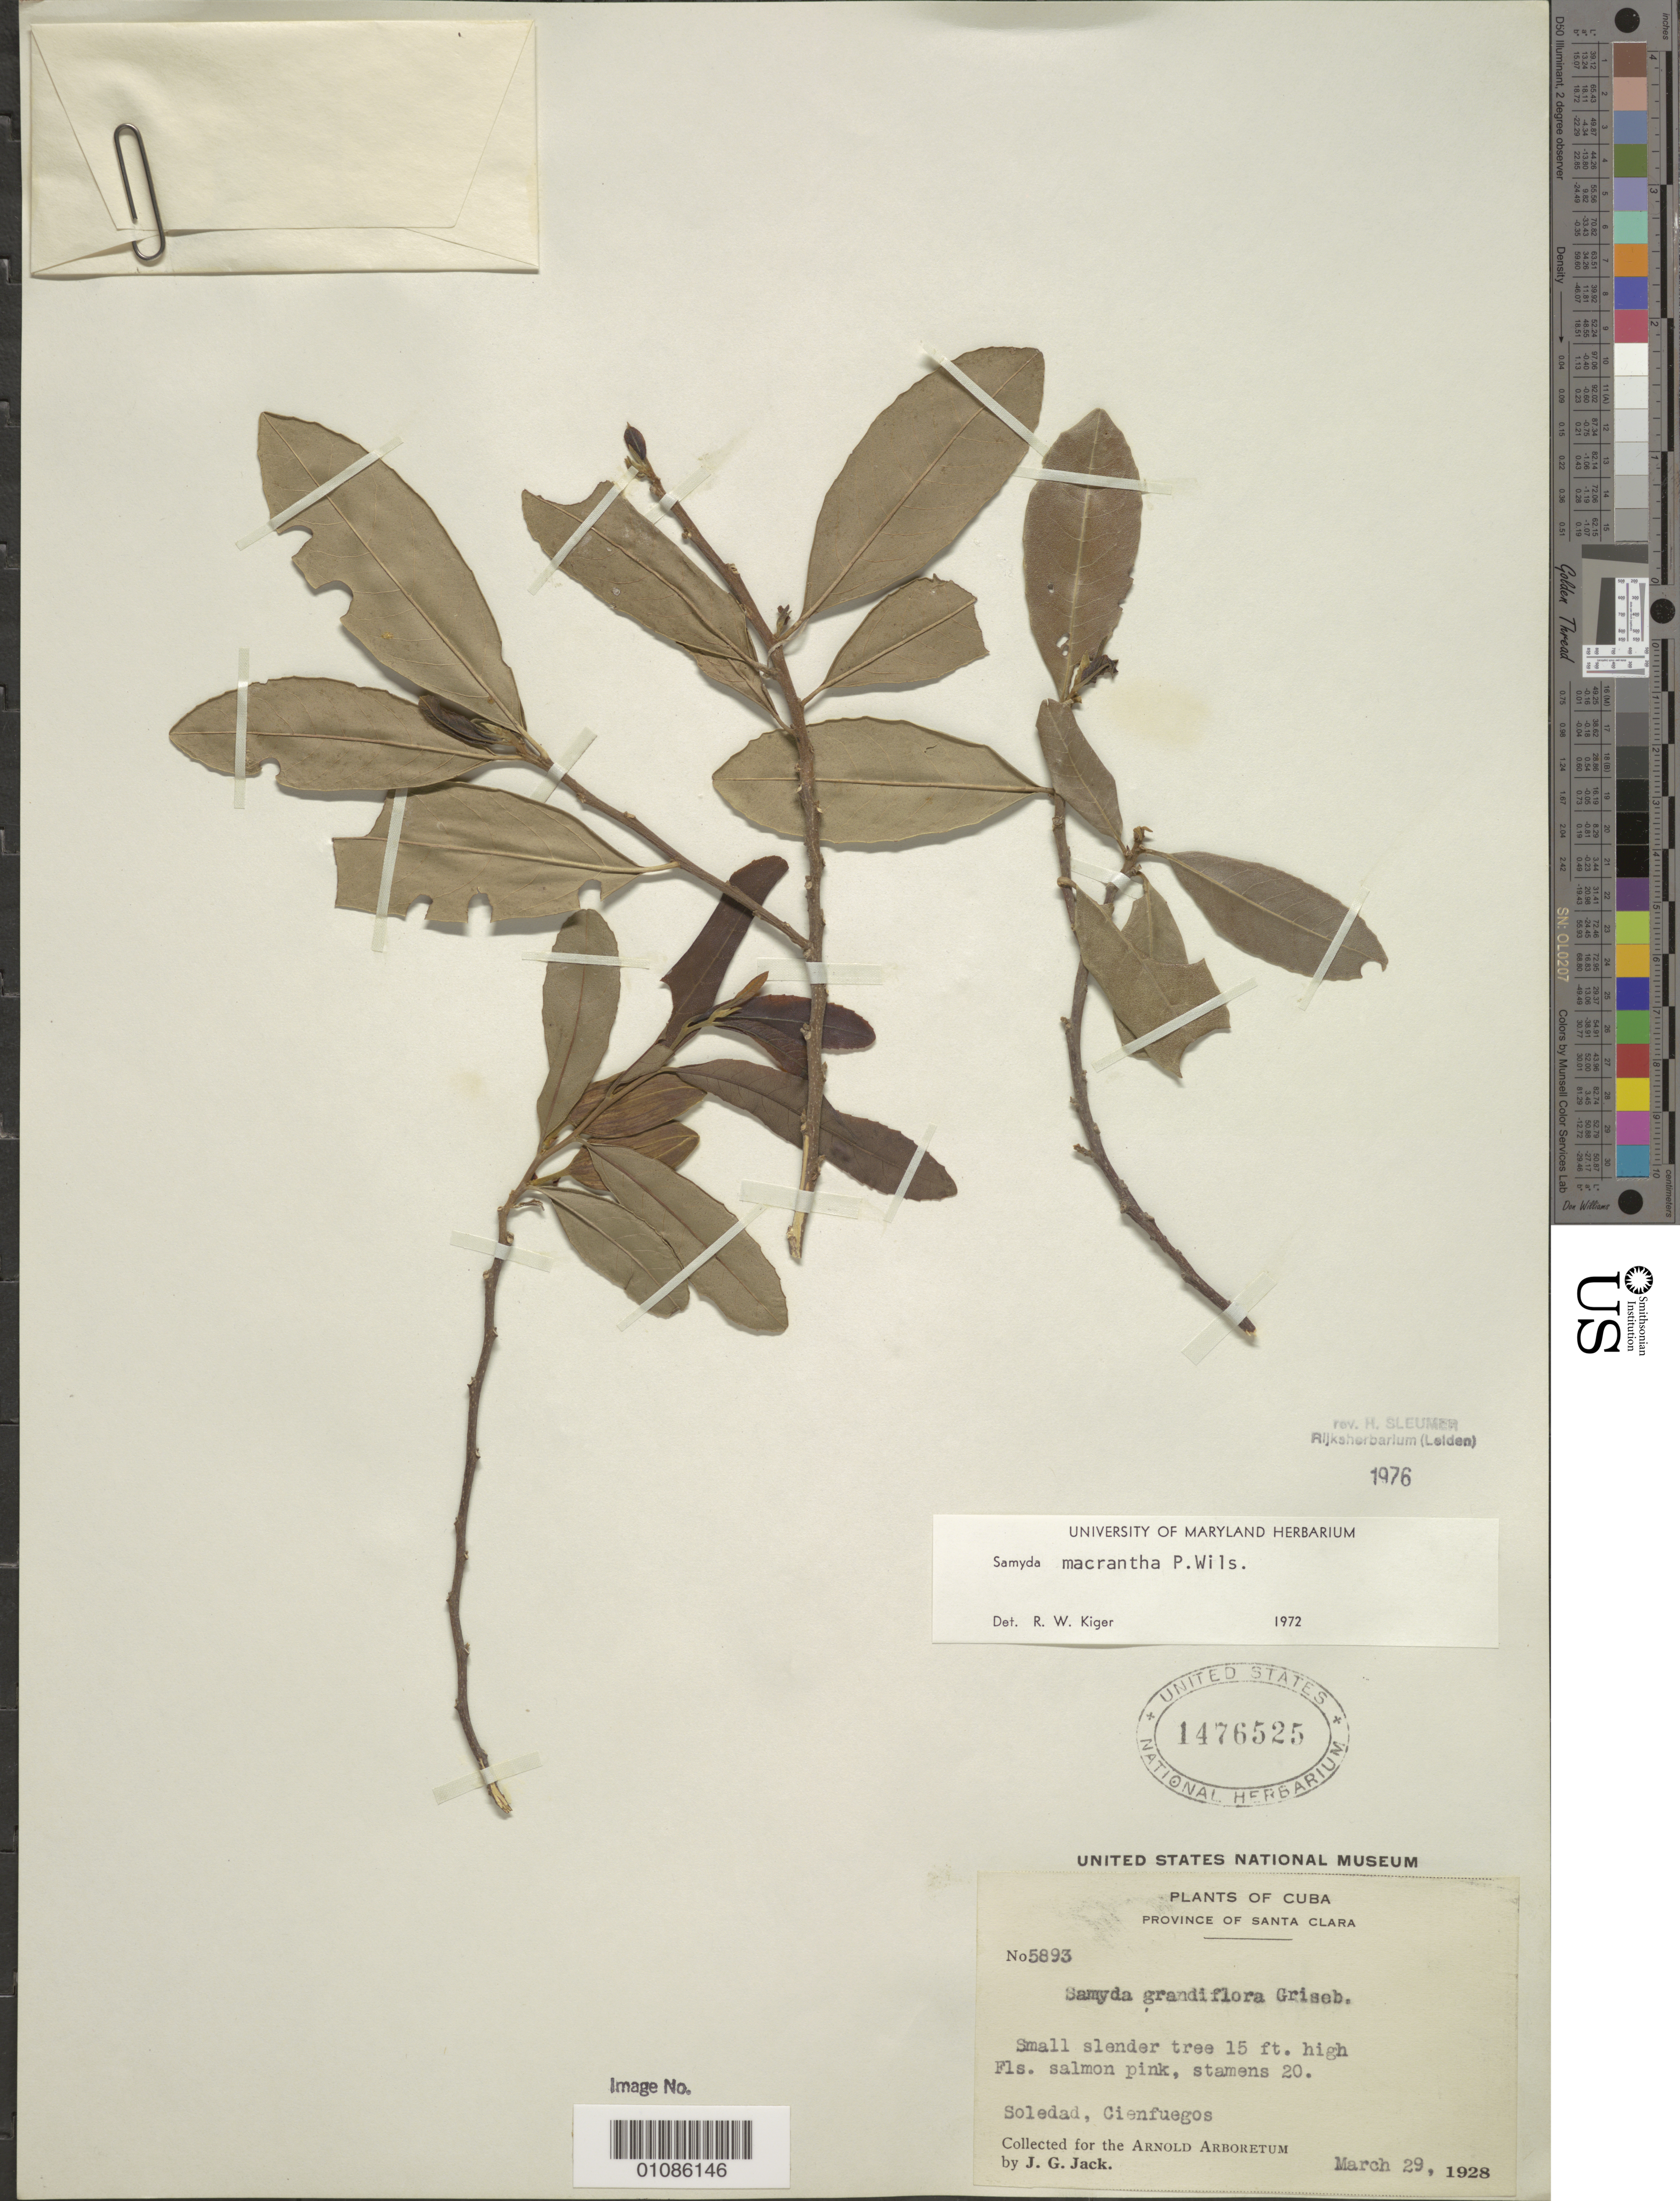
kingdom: Plantae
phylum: Tracheophyta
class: Magnoliopsida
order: Malpighiales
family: Salicaceae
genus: Casearia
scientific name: Casearia dolichanthera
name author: T. Samar. & M.H. Alford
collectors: J. G. Jack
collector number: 5893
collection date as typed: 29 Mar 1928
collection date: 1928-03-29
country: Cuba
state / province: Villa Clara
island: Cuba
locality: Santa Clara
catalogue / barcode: US 1476525